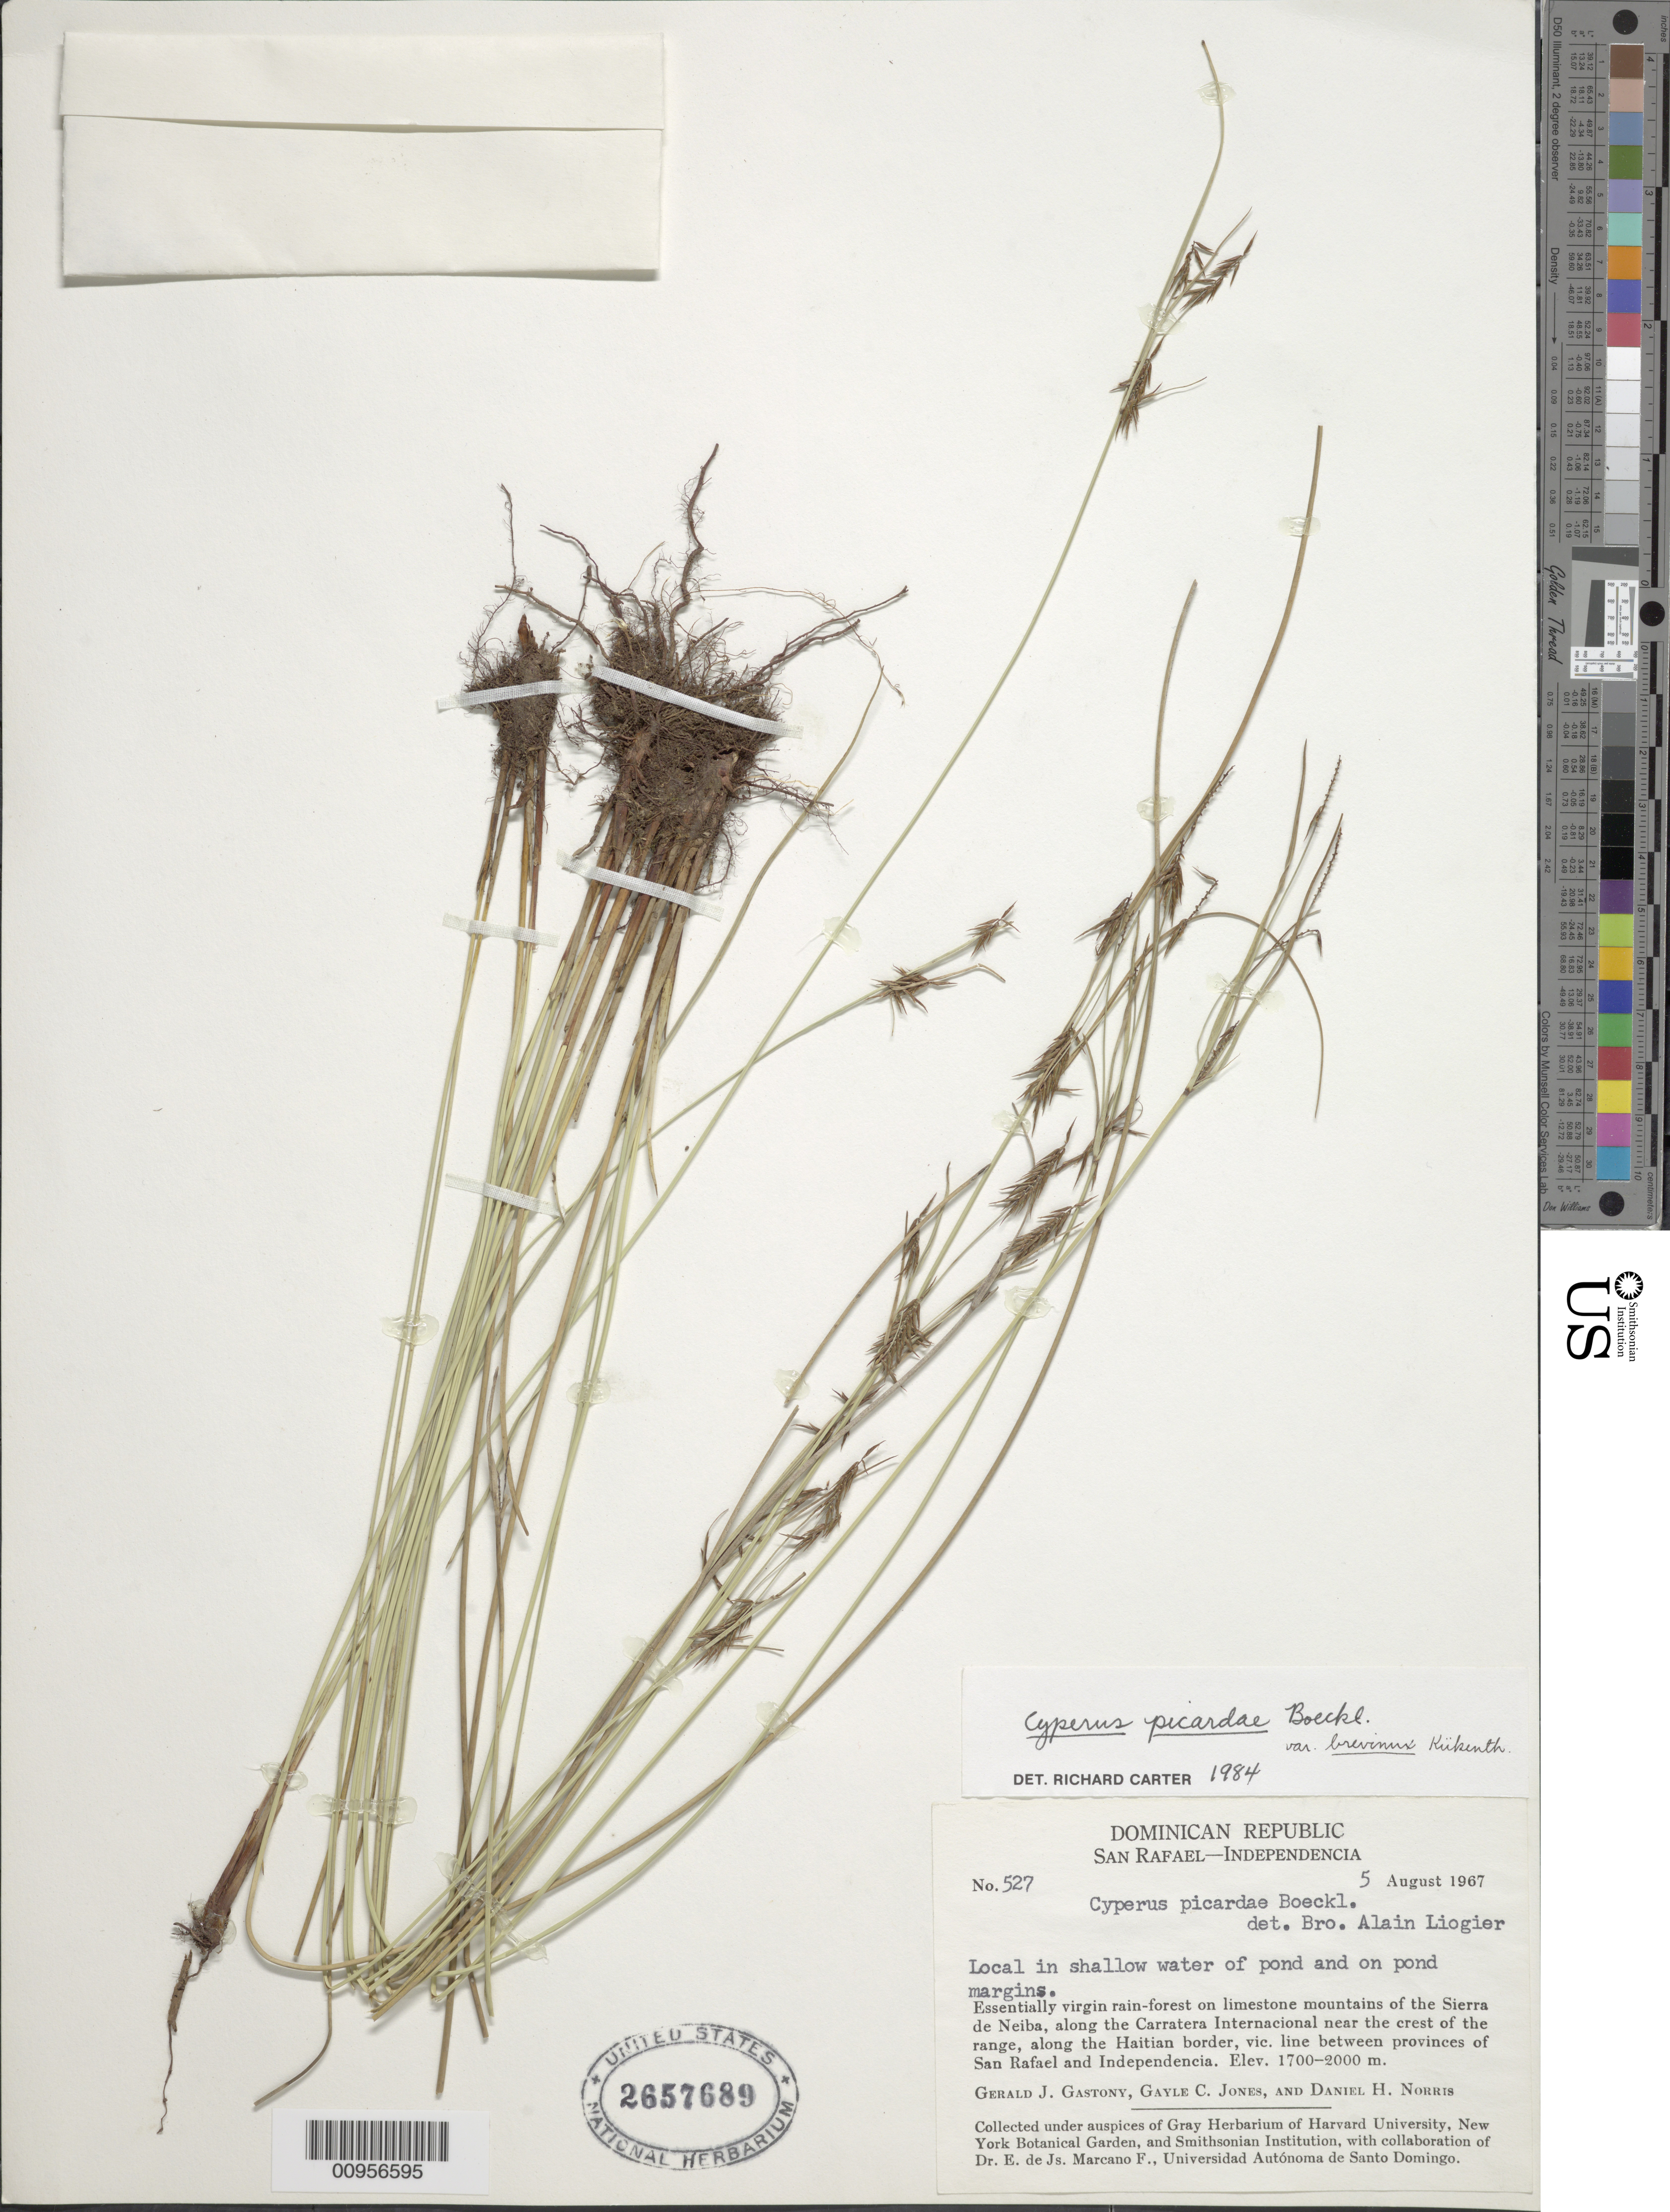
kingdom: Plantae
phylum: Tracheophyta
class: Liliopsida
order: Poales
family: Cyperaceae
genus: Cyperus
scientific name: Cyperus picardae var. brevinux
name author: Kük.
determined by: Carter, R.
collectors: G. Gastony, G. C. Jones & D. H. Norris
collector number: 527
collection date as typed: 05 Aug 1967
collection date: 1967-08-05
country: Dominican Republic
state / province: Elías Piña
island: Hispaniola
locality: Sierra de Neiba, along the Carratera Internacional near the crest of the range, along the Haitian border., vicinity line between provinces of San Rafael and Independencia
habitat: In shallow water of pond and on pond margins, in essentially virgin rain-forest on limestone mountains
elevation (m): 1700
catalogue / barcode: US 2657689